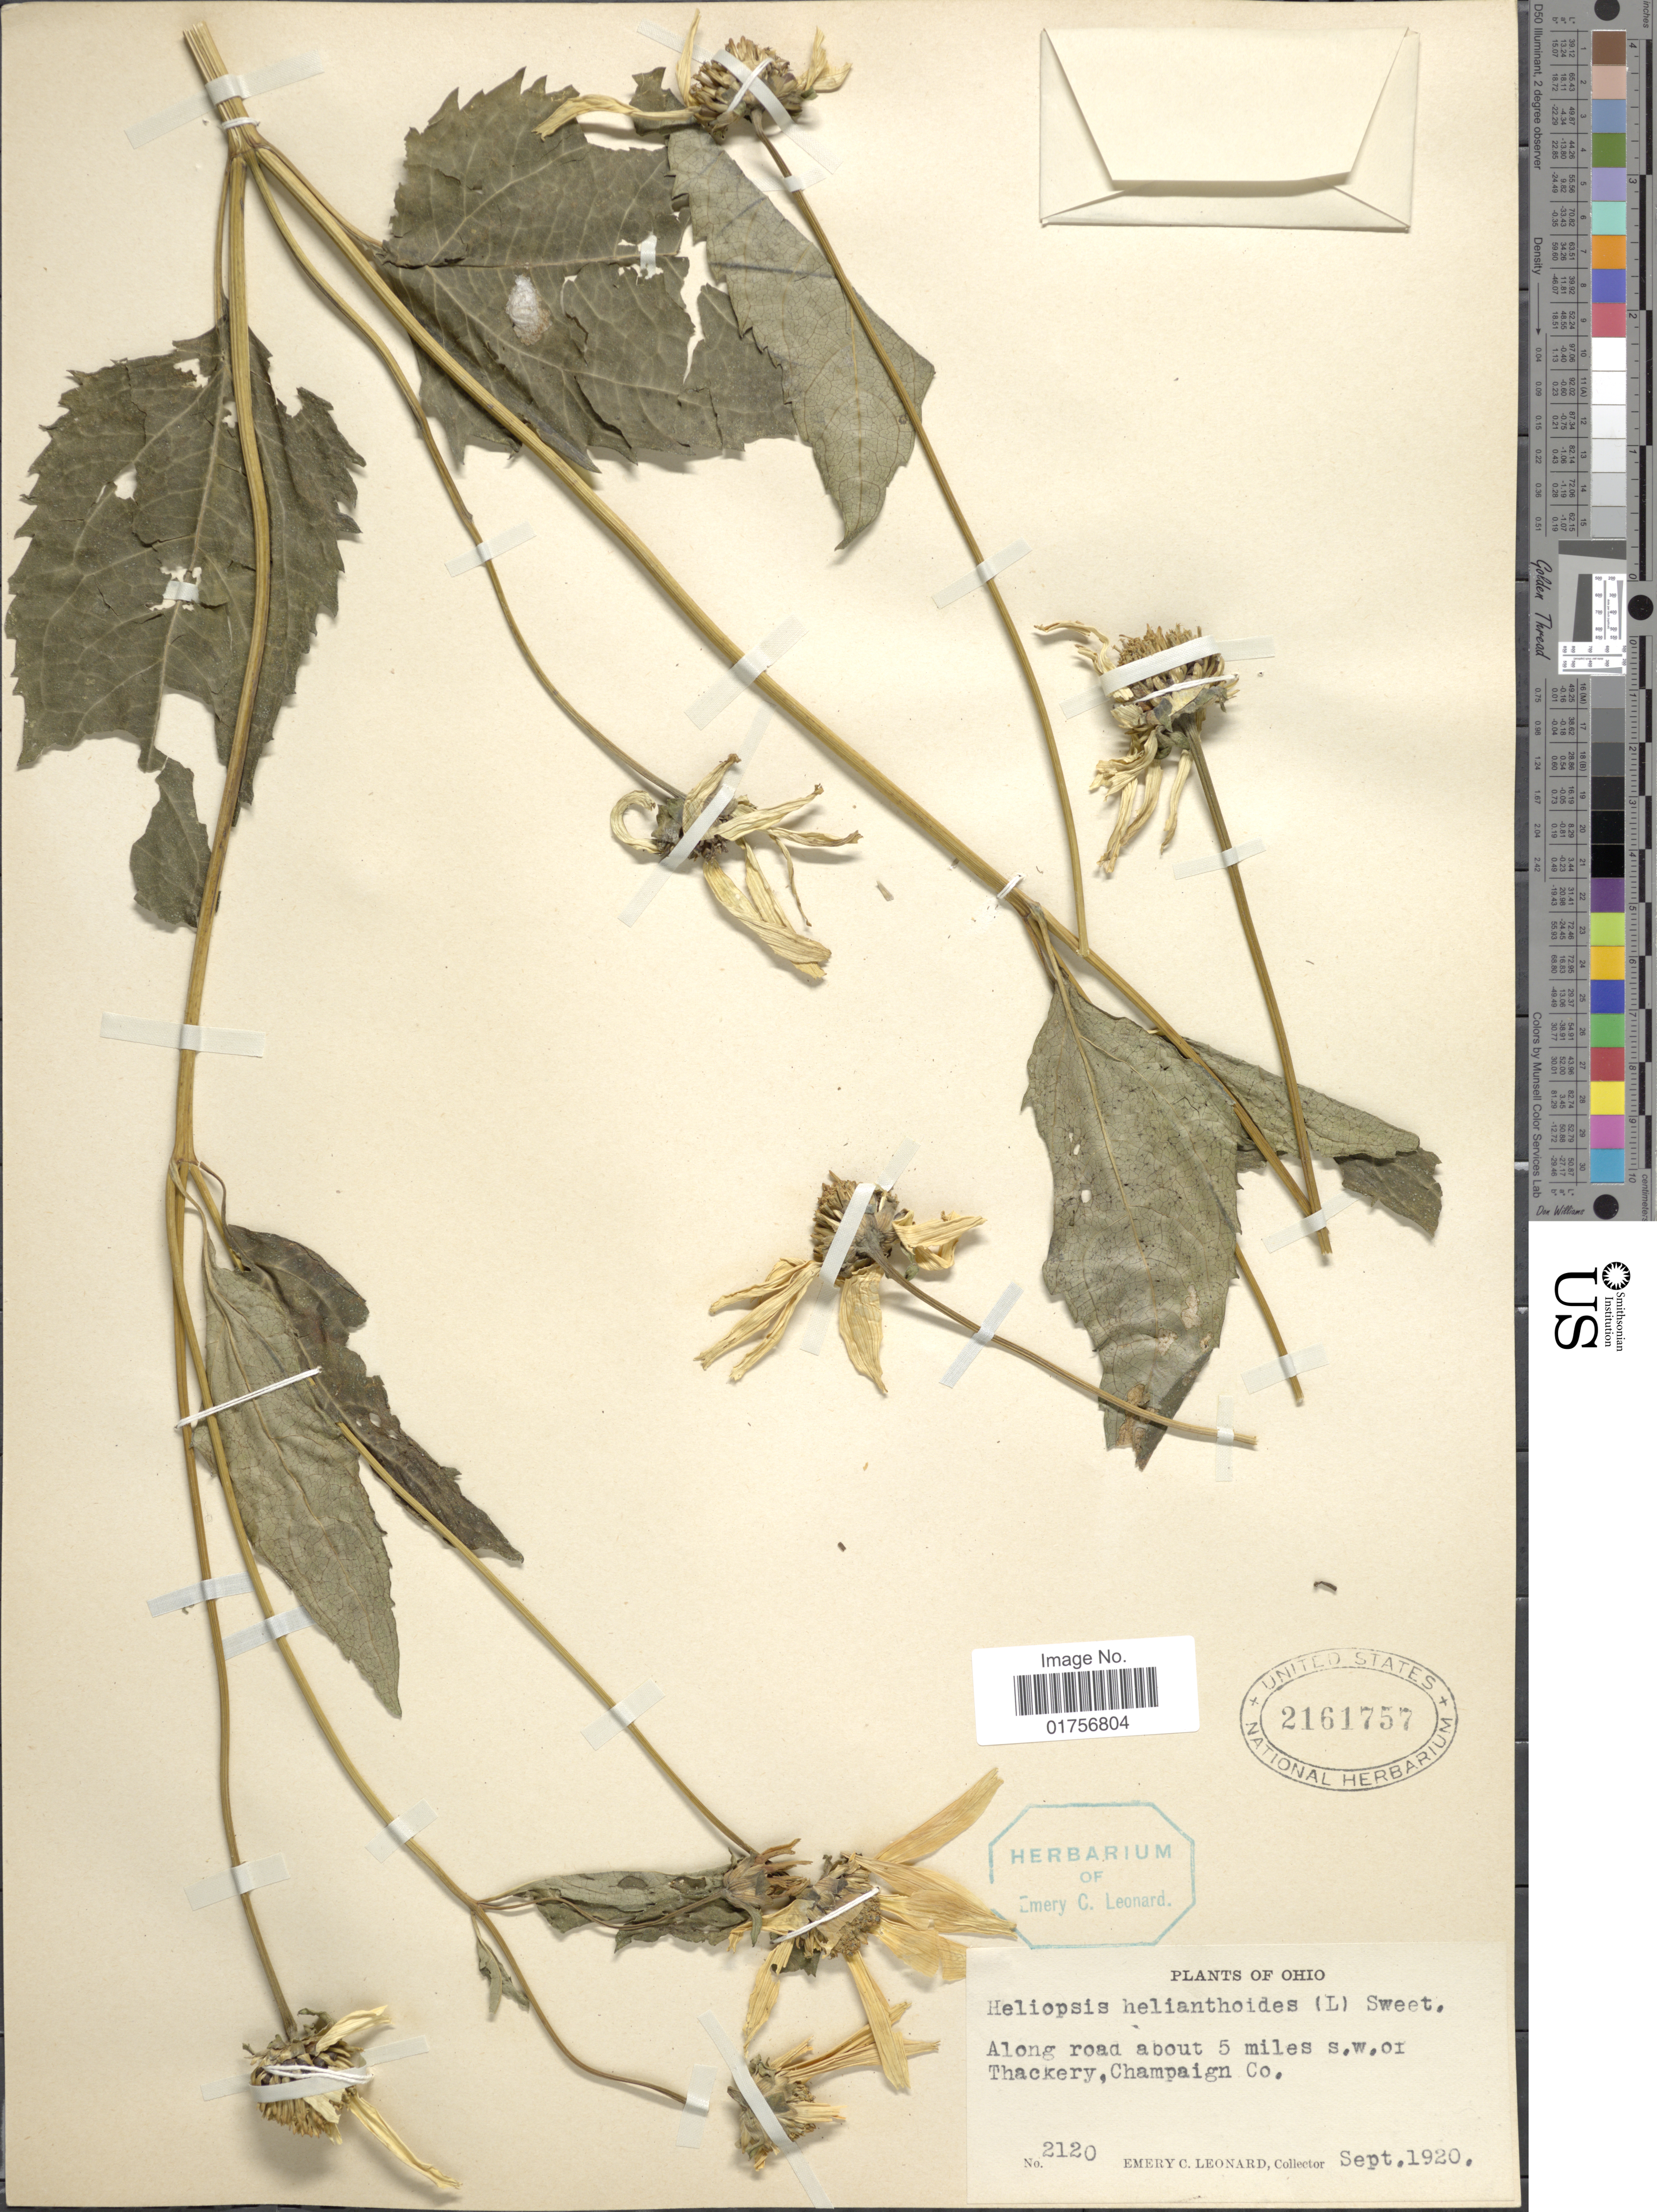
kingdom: Plantae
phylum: Tracheophyta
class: Magnoliopsida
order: Asterales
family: Asteraceae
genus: Heliopsis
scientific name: Heliopsis helianthoides subsp. helianthoides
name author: (L.) Sweet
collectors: E. C. Leonard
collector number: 2120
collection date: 1920-09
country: United States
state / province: Ohio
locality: Along road about 5 miles s.w. of Thackery, Champaign Co.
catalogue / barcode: US 2161757